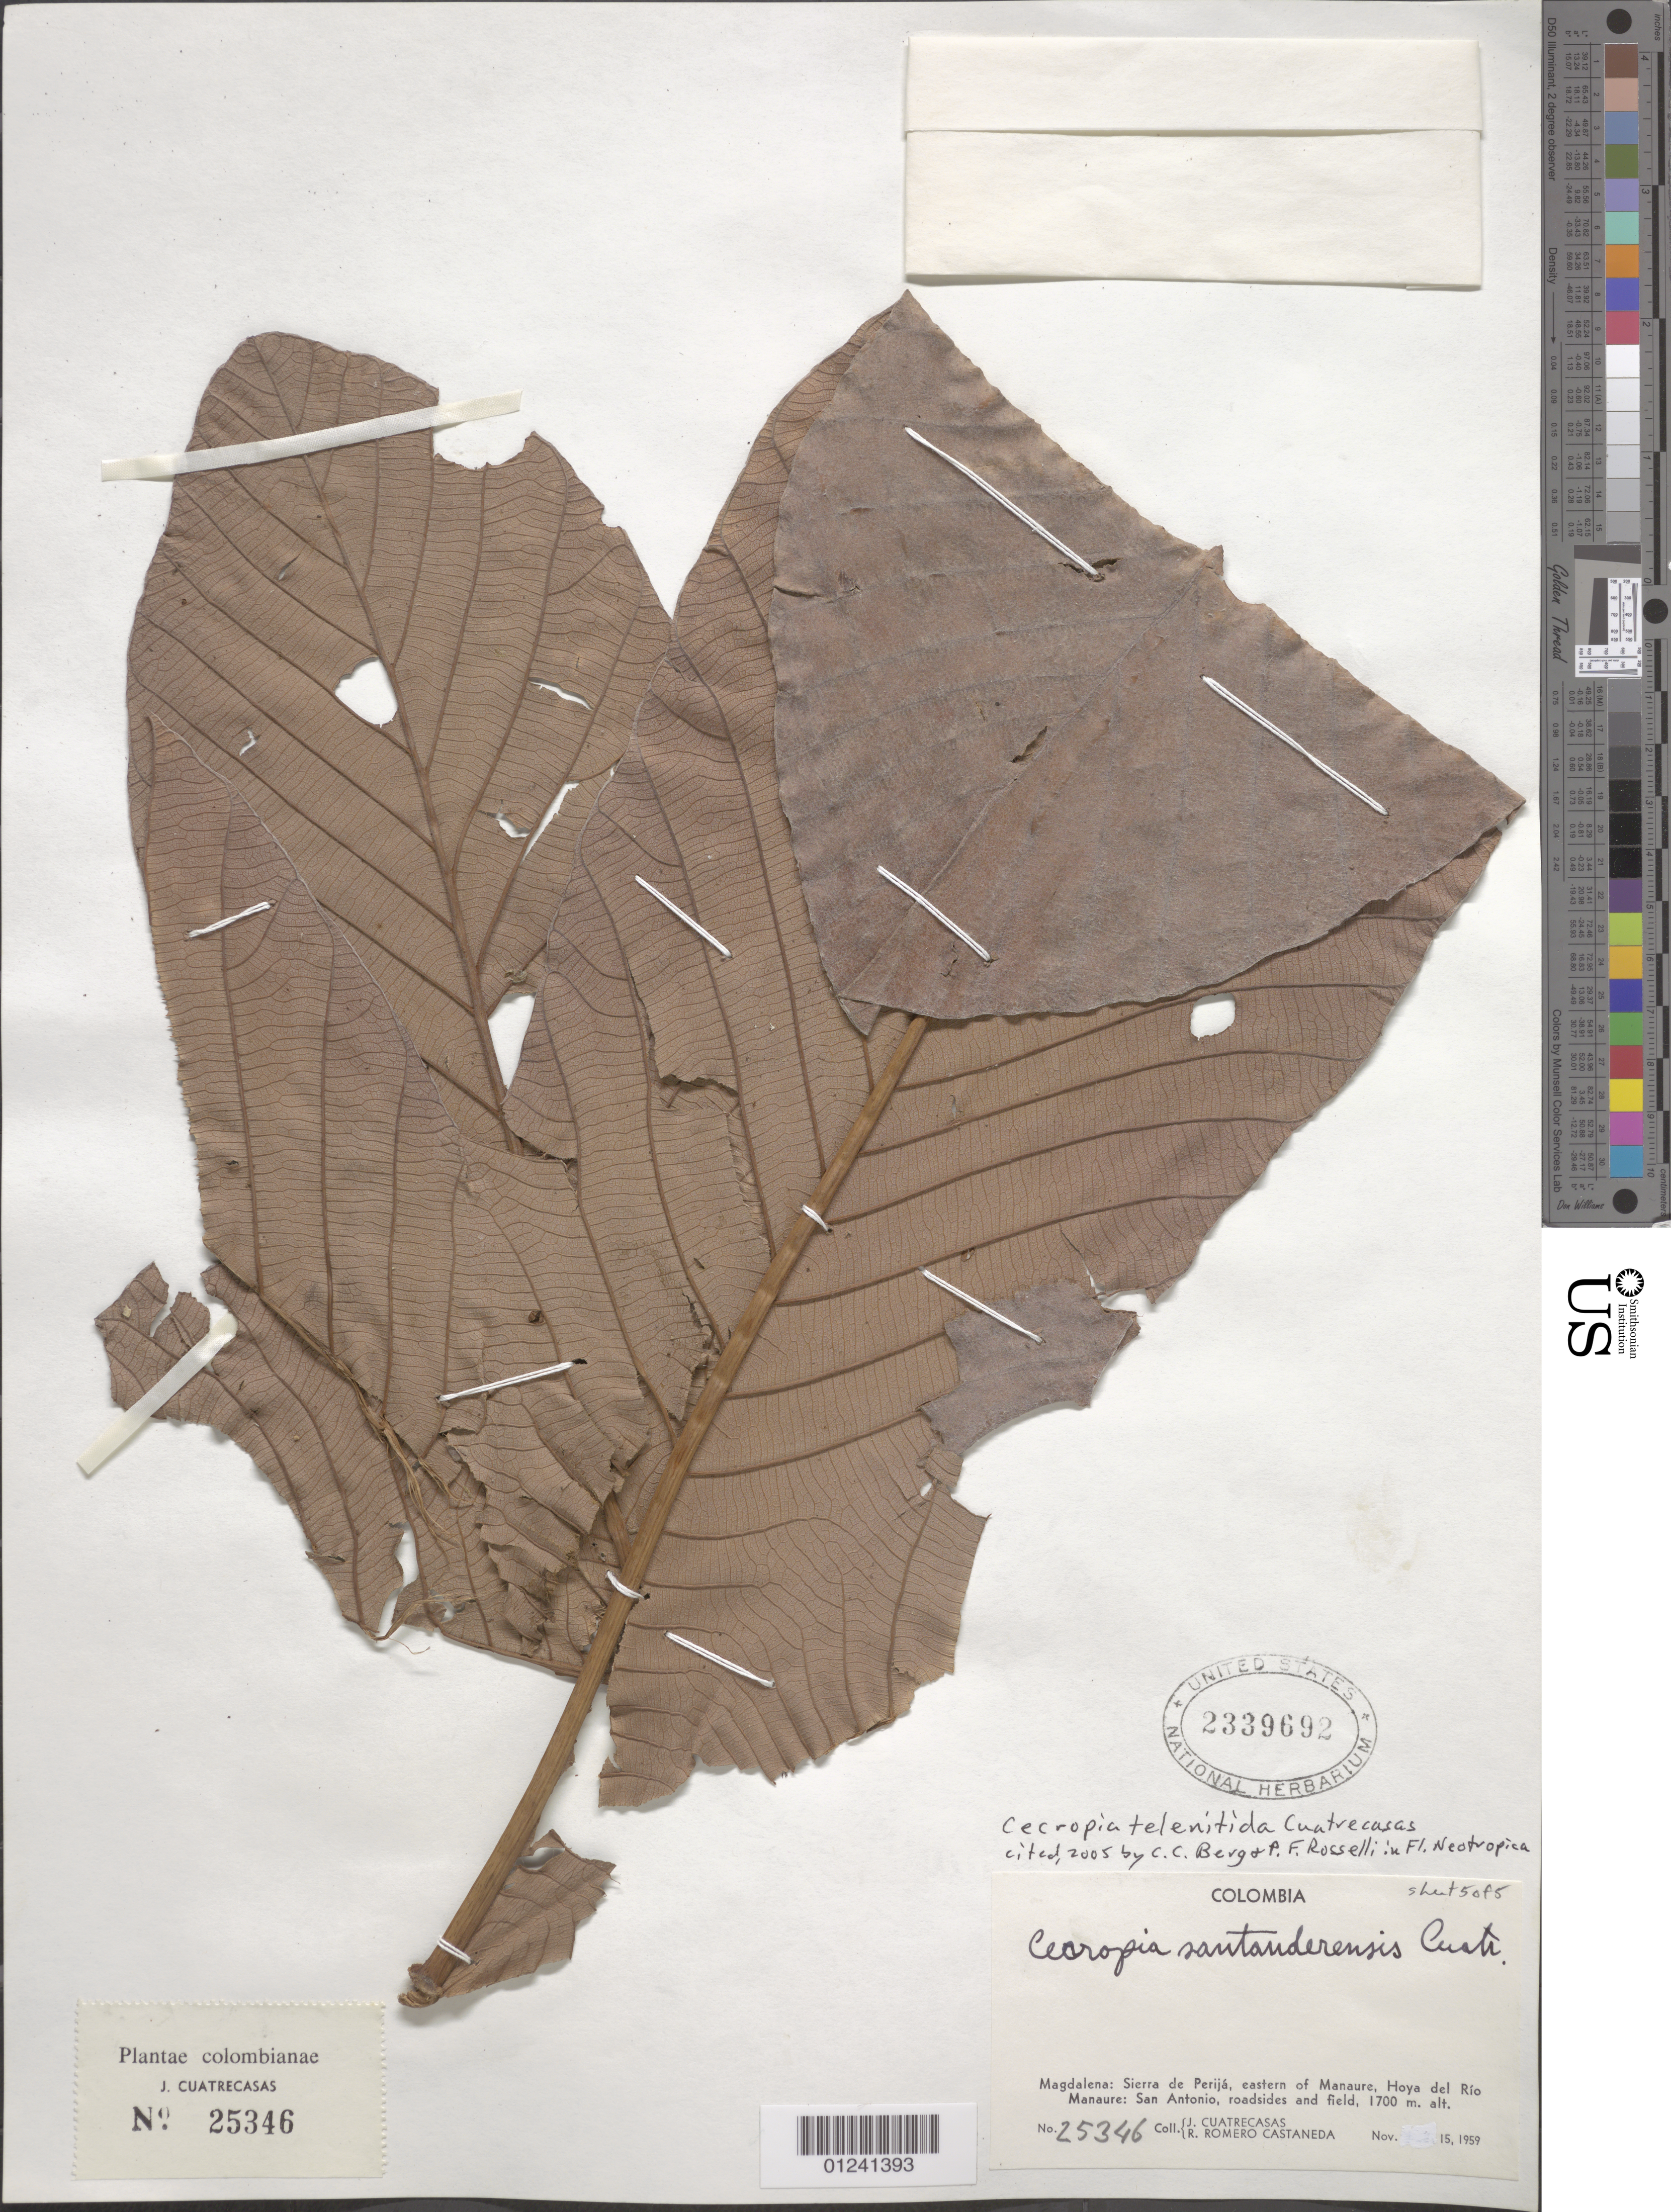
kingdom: Plantae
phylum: Tracheophyta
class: Magnoliopsida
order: Rosales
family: Urticaceae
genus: Cecropia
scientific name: Cecropia telenitida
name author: Cuatrec.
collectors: J. Cuatrecasas & R. Romero Castañeda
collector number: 25346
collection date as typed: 15 Nov 1959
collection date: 1959-11-15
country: Colombia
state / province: Magdalena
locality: Sierra de Perija, E of Manaure, Hoya del Rio Manaure, San Antonia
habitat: roadsides and field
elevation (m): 1700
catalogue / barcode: US 2339692